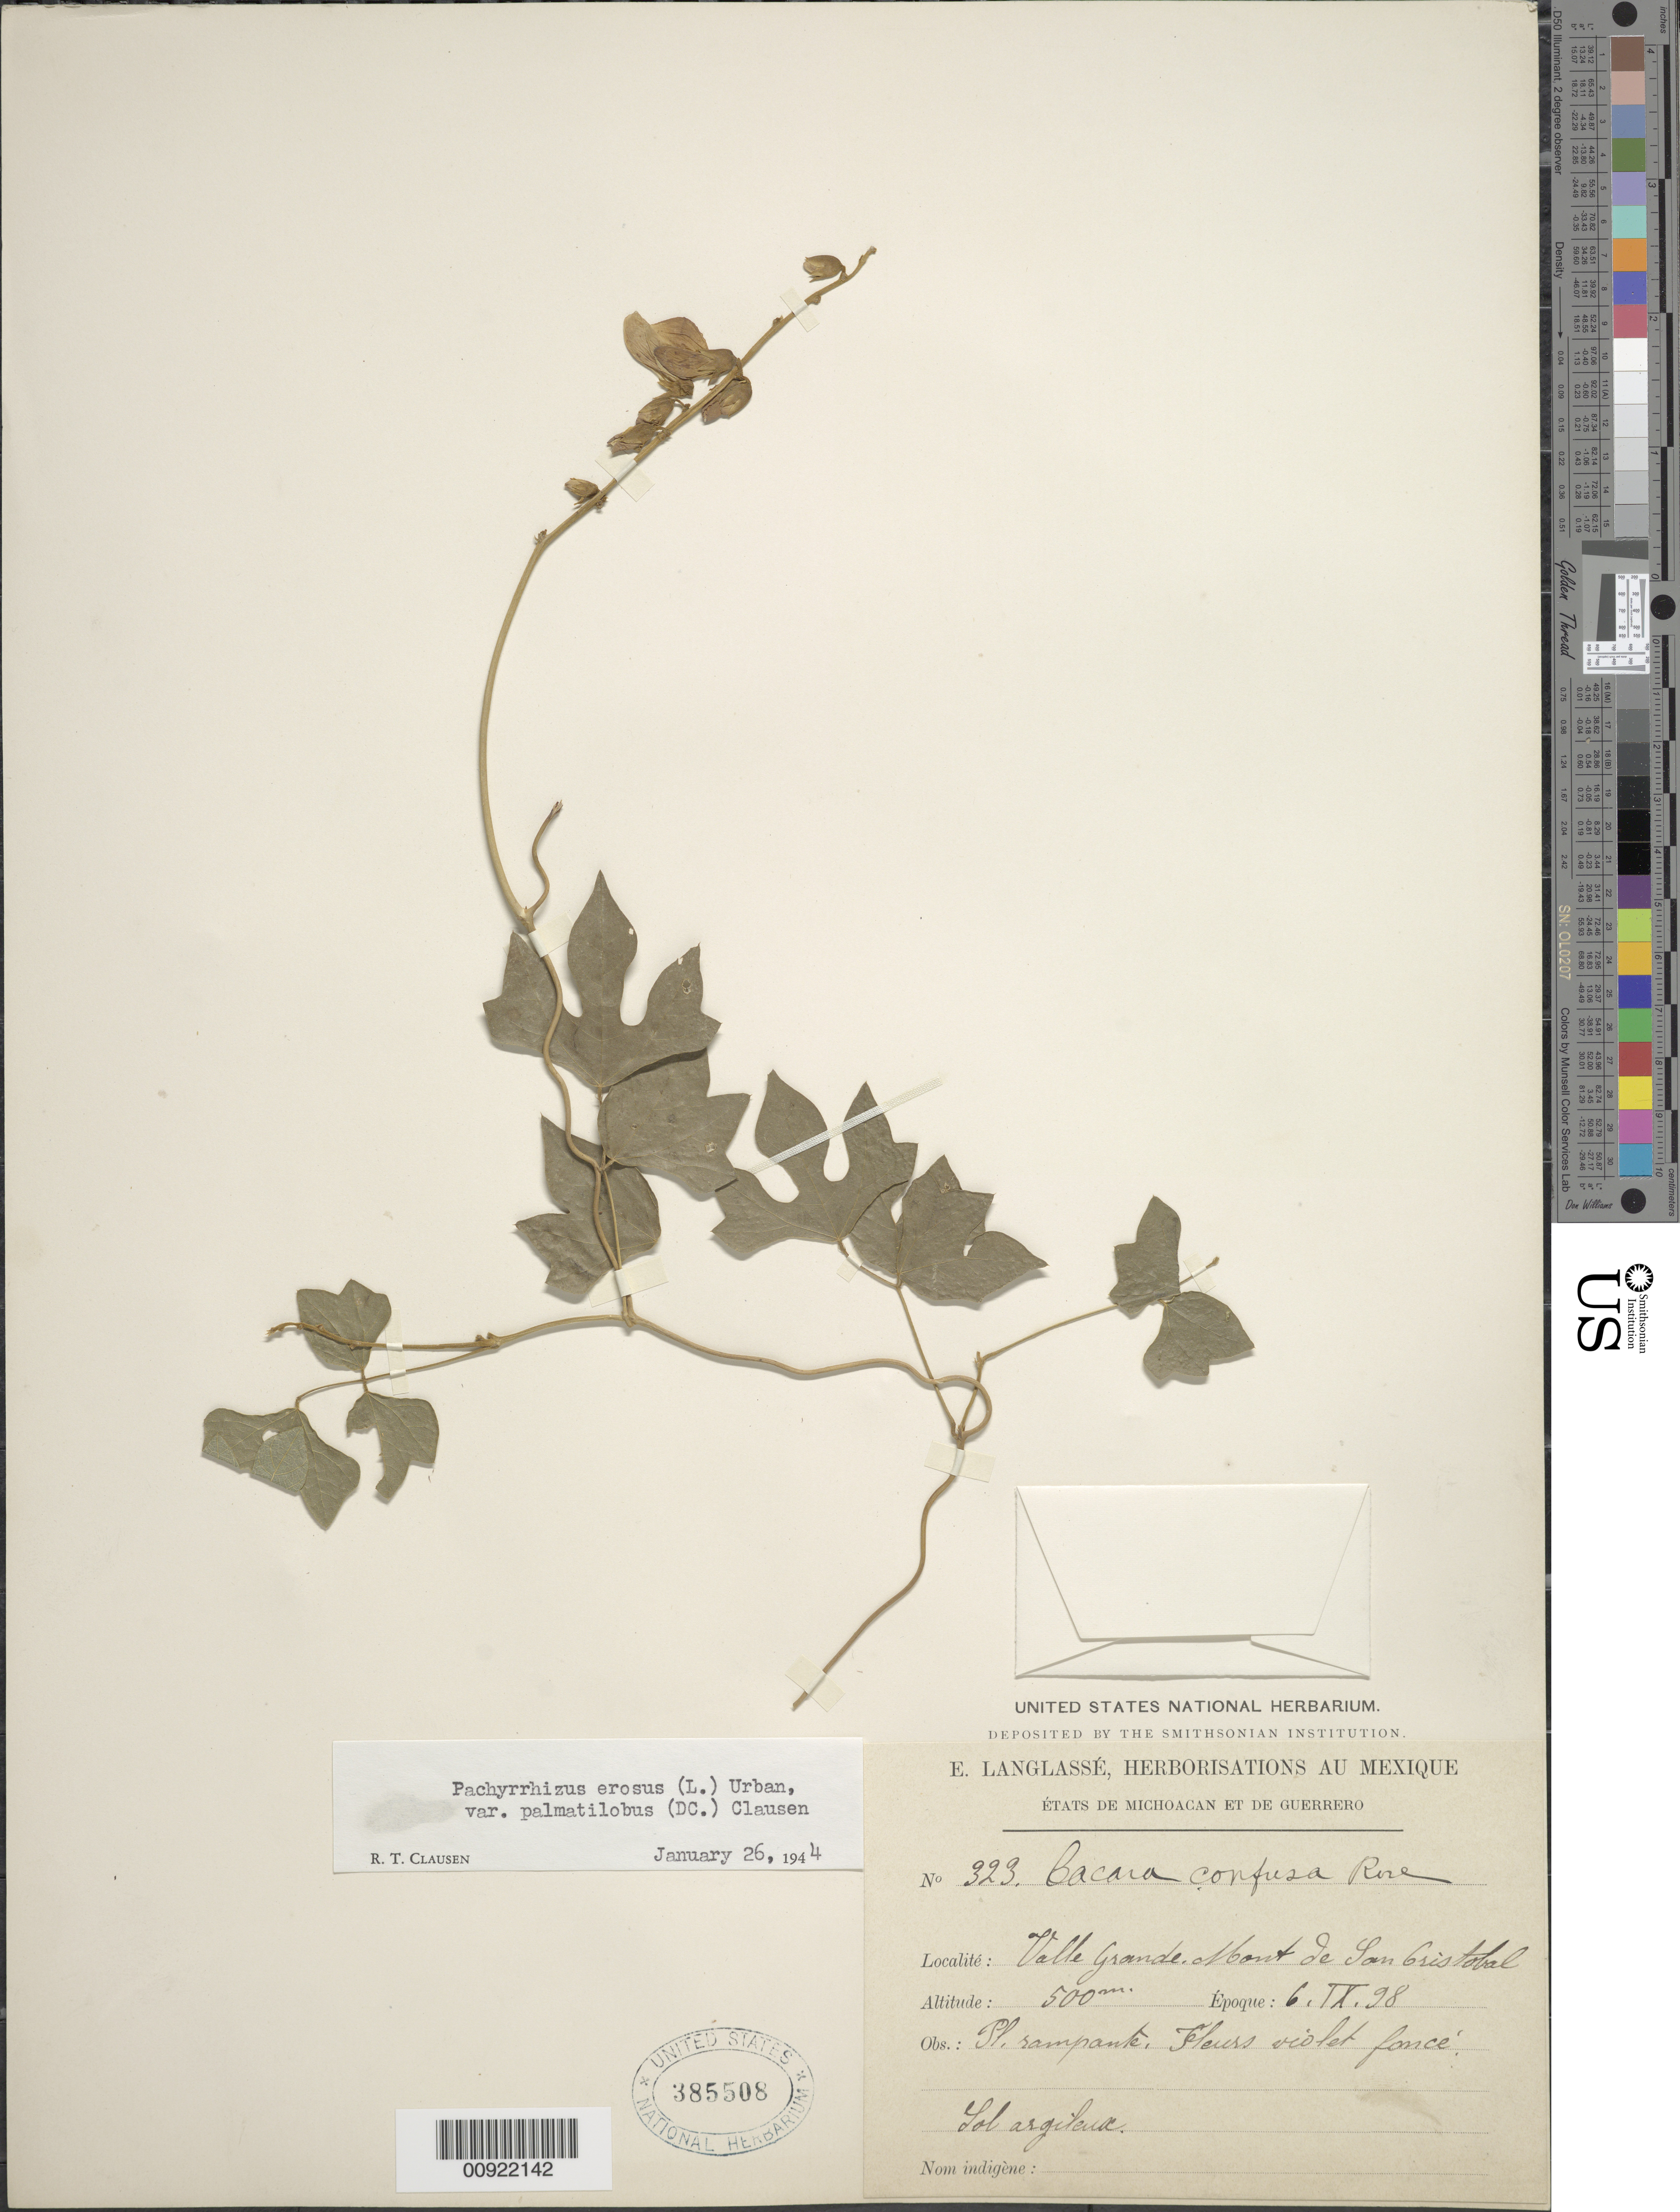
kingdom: Plantae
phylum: Tracheophyta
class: Magnoliopsida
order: Fabales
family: Fabaceae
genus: Pachyrhizus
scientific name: Pachyrhizus erosus var. palmatilobus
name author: (L.) Urb.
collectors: E. Langlassé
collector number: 323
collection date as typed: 06 Sep 1898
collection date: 1898-09-06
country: Mexico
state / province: Guerrero / Michoacán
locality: Valle Grande. Mont de San Cristóbal. États de Michoacán et de Guerrero.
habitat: Sol argileux.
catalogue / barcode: US 385508